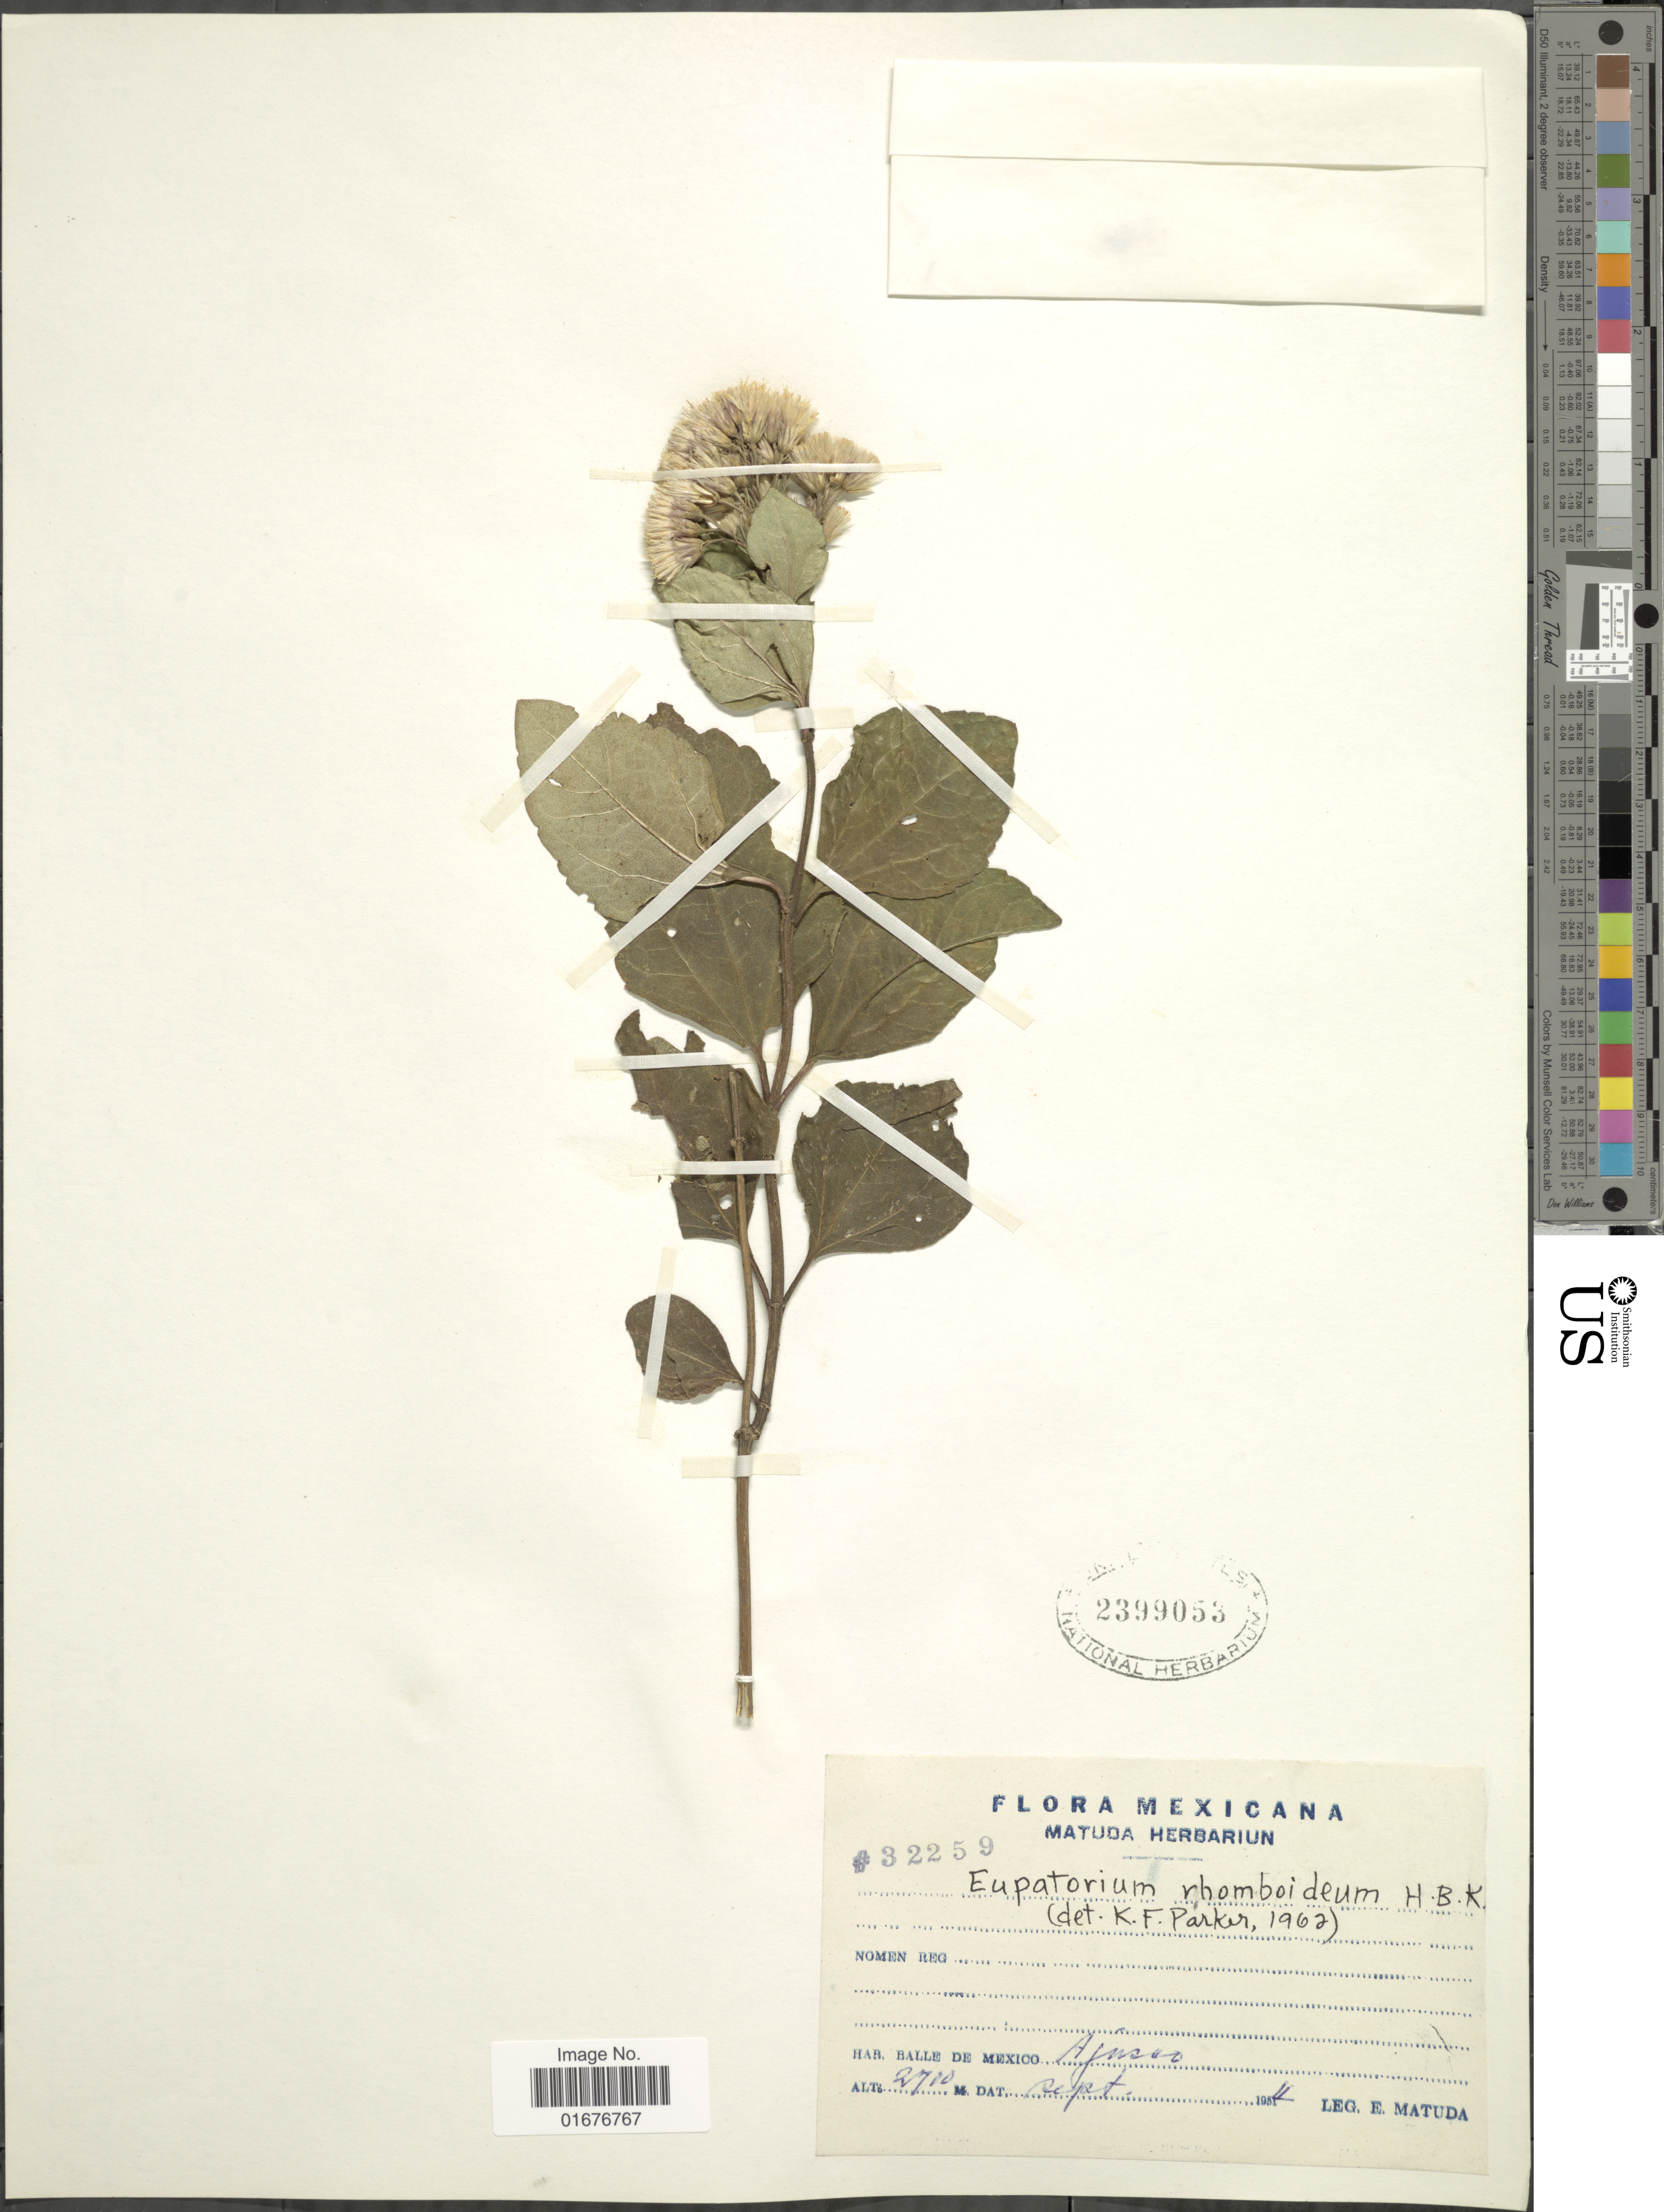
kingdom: Plantae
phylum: Tracheophyta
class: Magnoliopsida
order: Asterales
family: Asteraceae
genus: Ageratina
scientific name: Ageratina rhomboidea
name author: (Kunth) R.M. King & H. Rob.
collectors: E. Matuda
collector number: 32259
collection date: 1954-09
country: Mexico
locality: Balle de Mexico Ajusco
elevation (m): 2700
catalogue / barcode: US 2399053